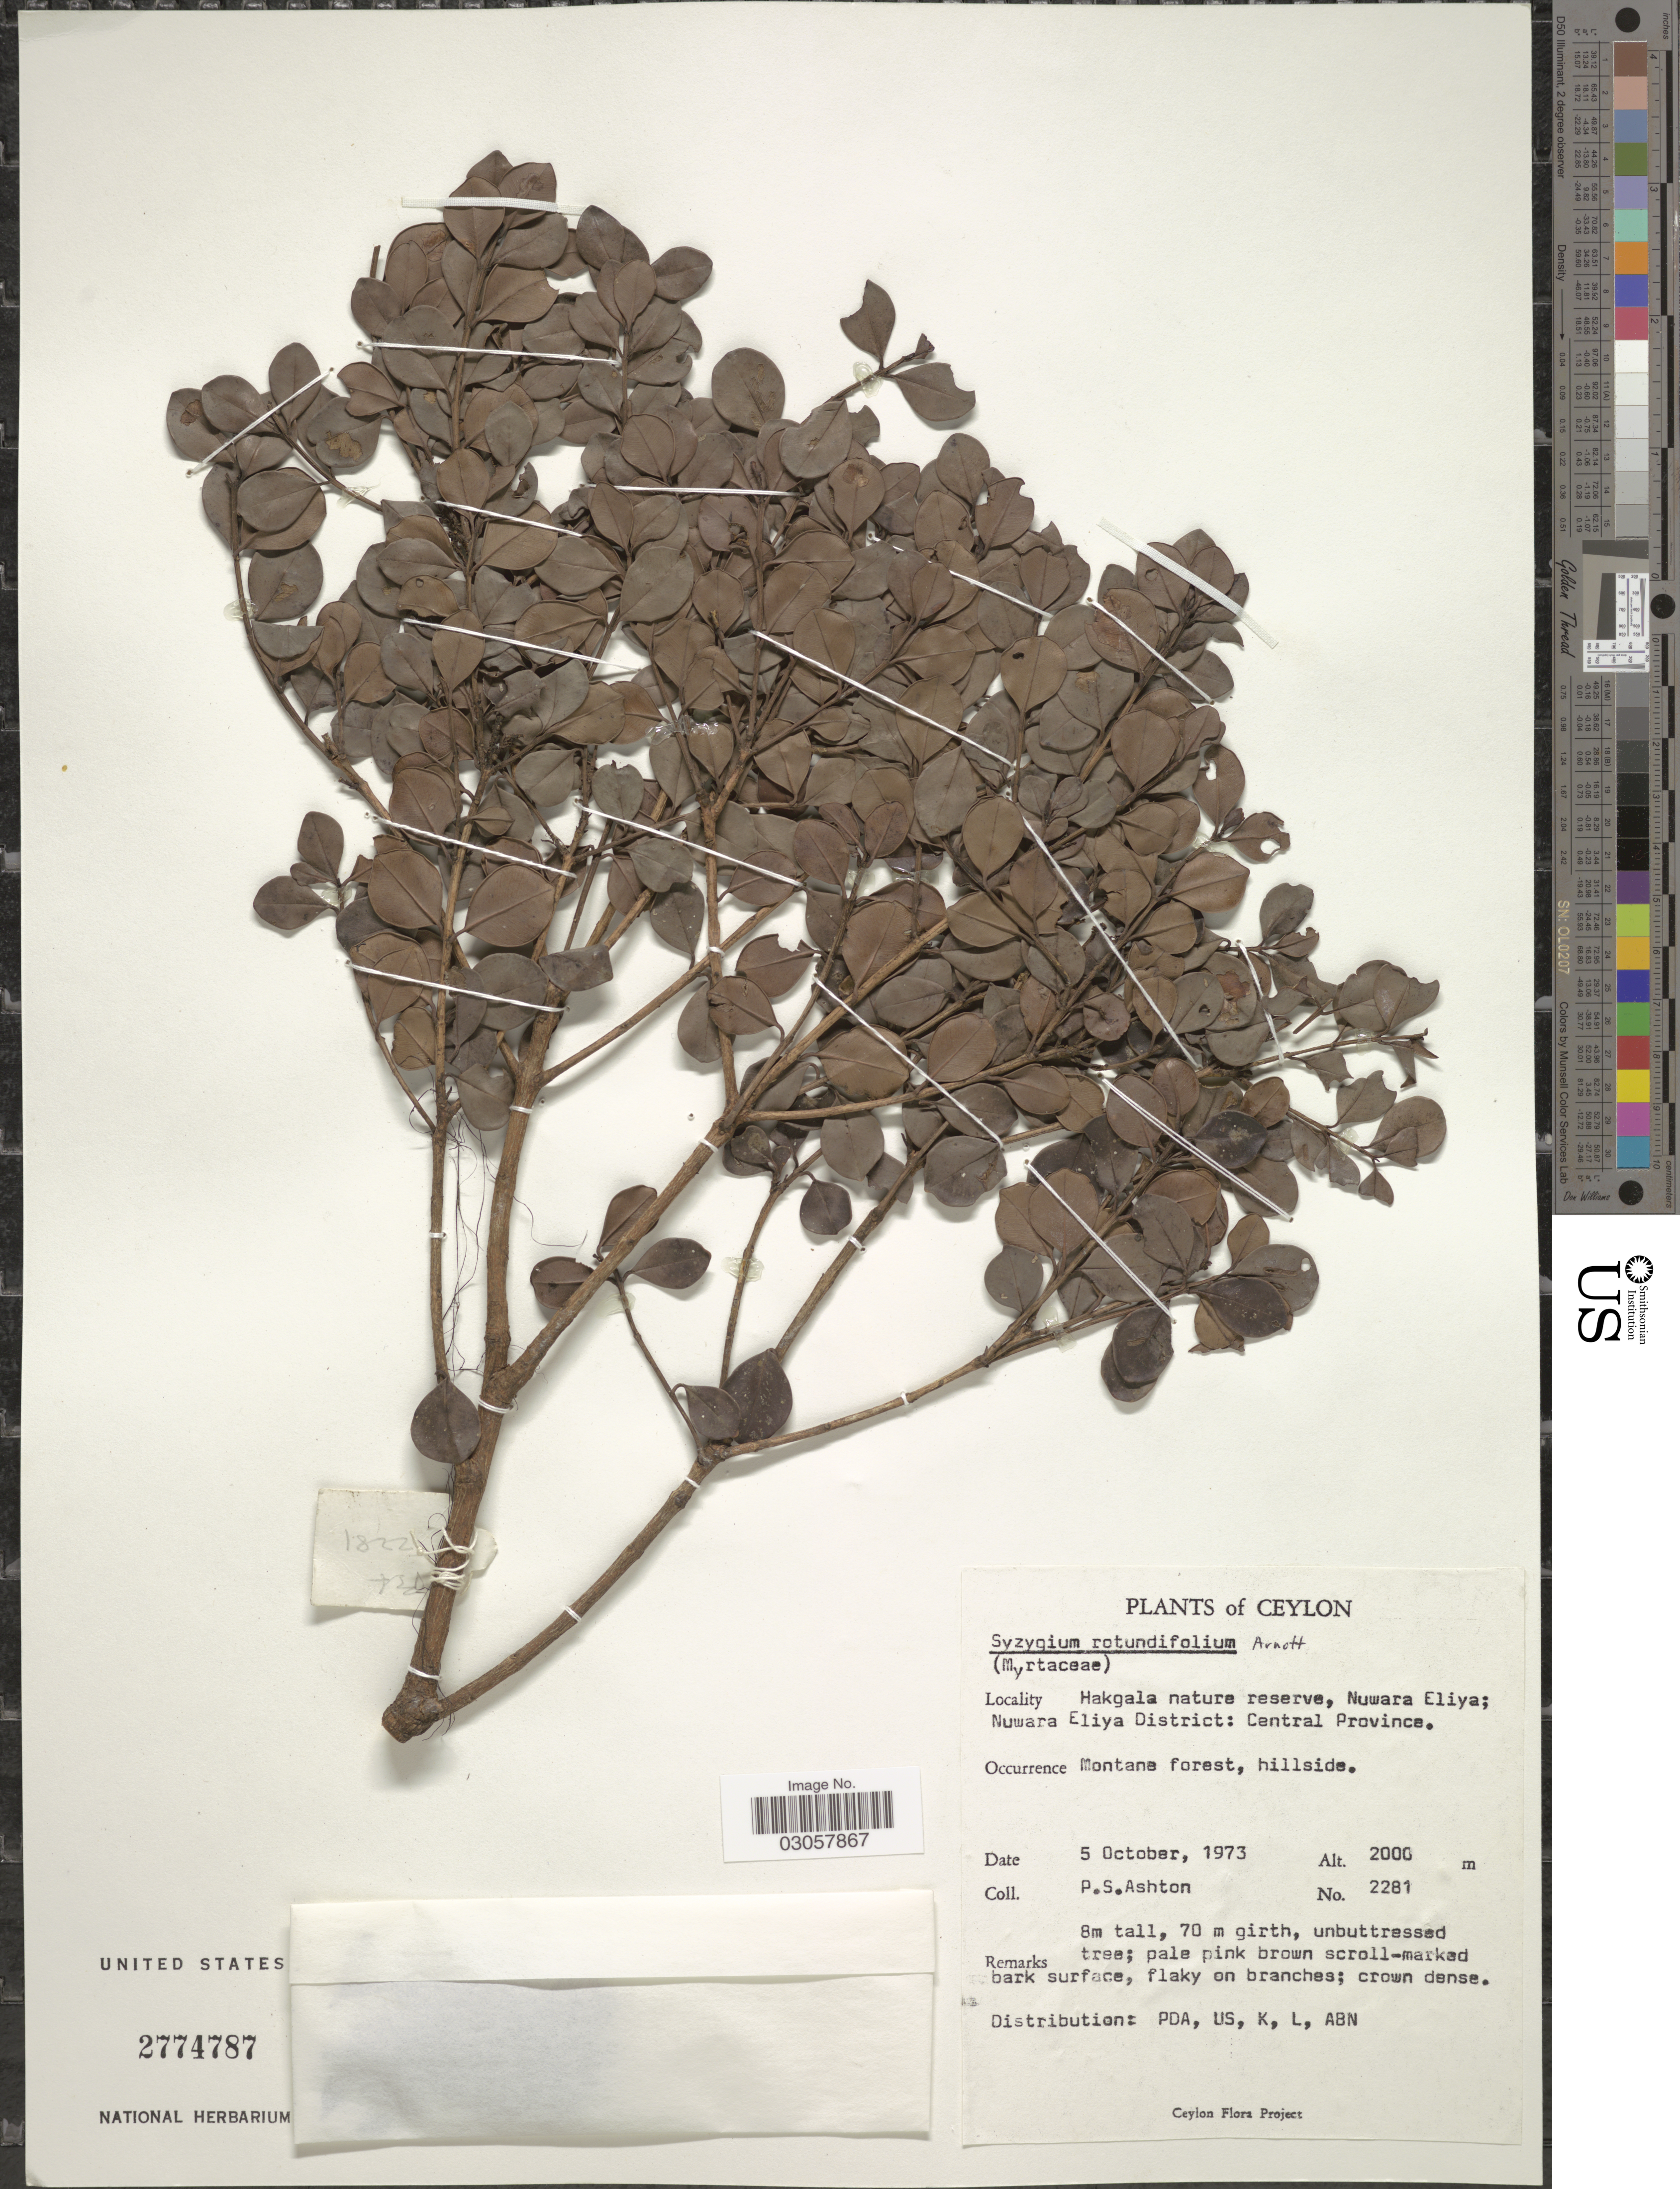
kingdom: Plantae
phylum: Tracheophyta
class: Magnoliopsida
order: Myrtales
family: Myrtaceae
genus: Syzygium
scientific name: Syzygium rotundifolium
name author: Arn.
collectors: P. S. Ashton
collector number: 2281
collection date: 1973-10-05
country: Sri Lanka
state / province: Central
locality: Ceylon. Hakgala nature reserve, Nuwara Eliya; Nuwara Eliya District.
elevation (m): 2000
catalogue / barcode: US 2774787